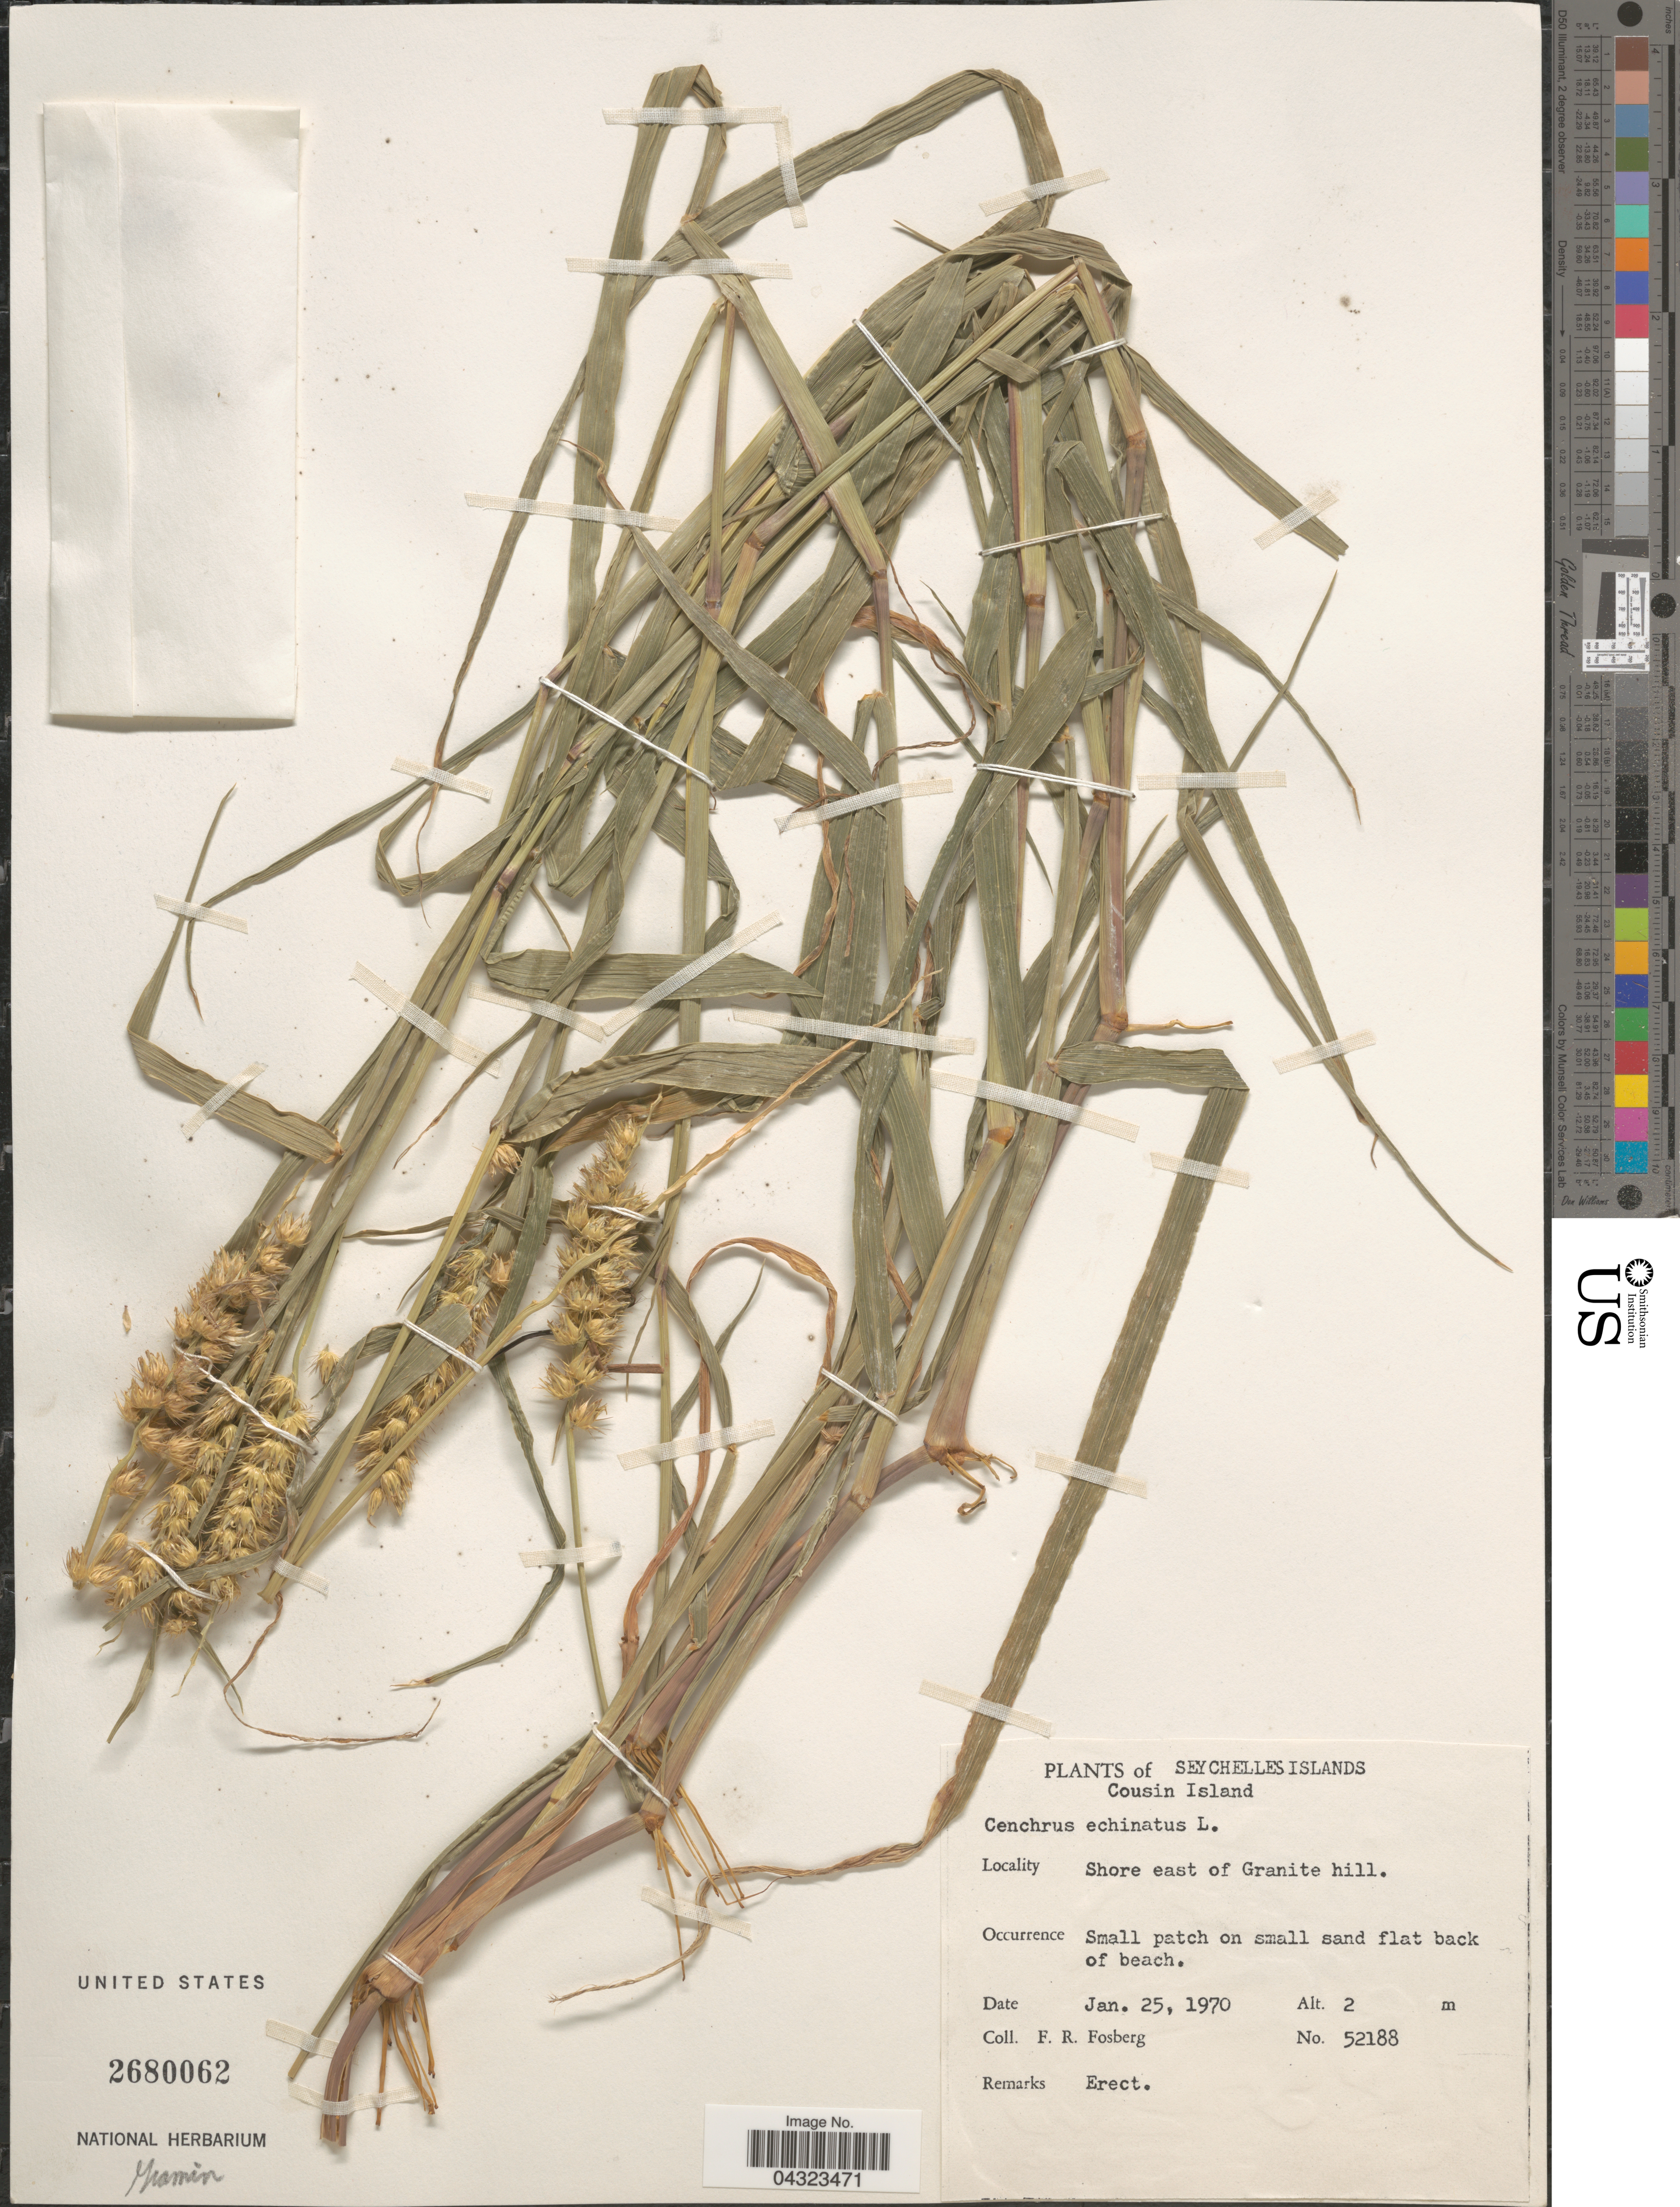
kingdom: Plantae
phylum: Tracheophyta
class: Liliopsida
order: Poales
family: Poaceae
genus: Cenchrus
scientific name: Cenchrus echinatus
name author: L.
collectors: F. R. Fosberg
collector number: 52188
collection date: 1970-01-25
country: Seychelles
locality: Seychelles Islands. Cousin Island. Shore east of Granite hill.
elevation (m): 2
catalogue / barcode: US 2680062